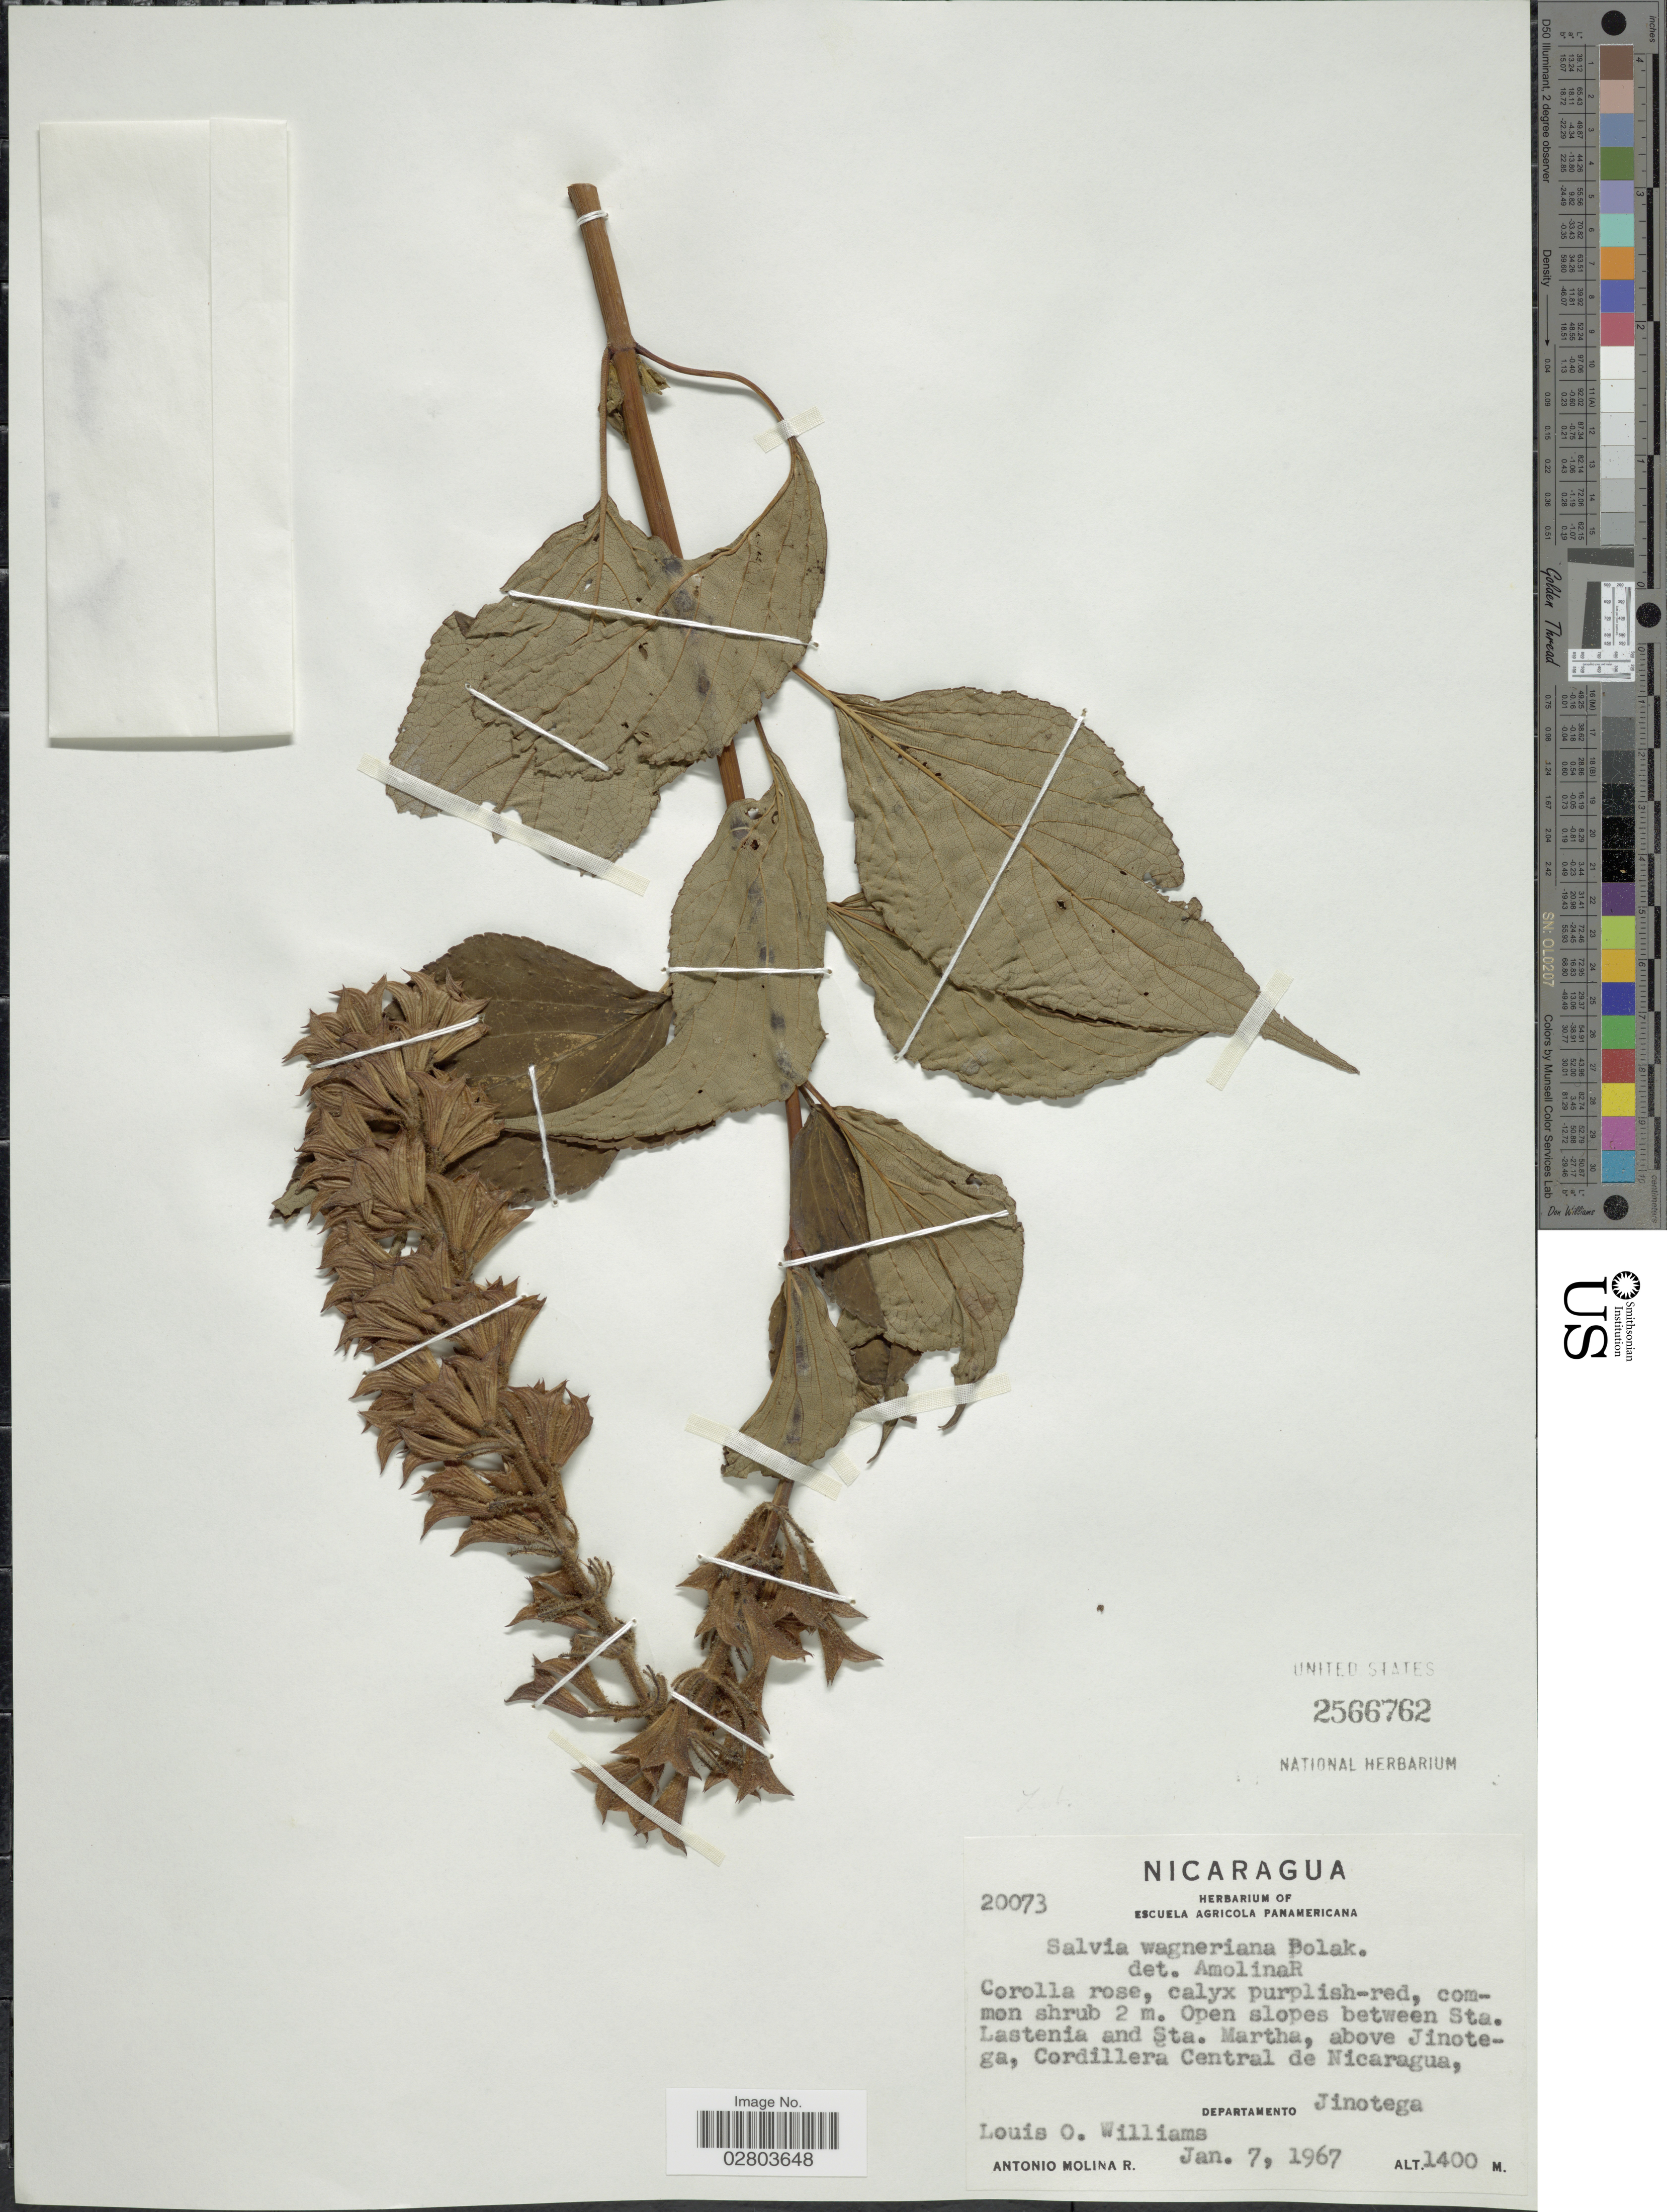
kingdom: Plantae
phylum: Tracheophyta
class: Magnoliopsida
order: Lamiales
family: Lamiaceae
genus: Salvia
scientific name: Salvia wagneriana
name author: Pol.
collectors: A. Molina R. & L. O. Williams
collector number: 20073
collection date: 1967-01-07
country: Nicaragua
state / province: Jinotega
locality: Open slopes between Sta. Lastenia and Sta. Martha, above Jinotega, Cordillera Central de Nicaragua, Departamento Jinotega.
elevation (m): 1400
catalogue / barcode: US 2566762